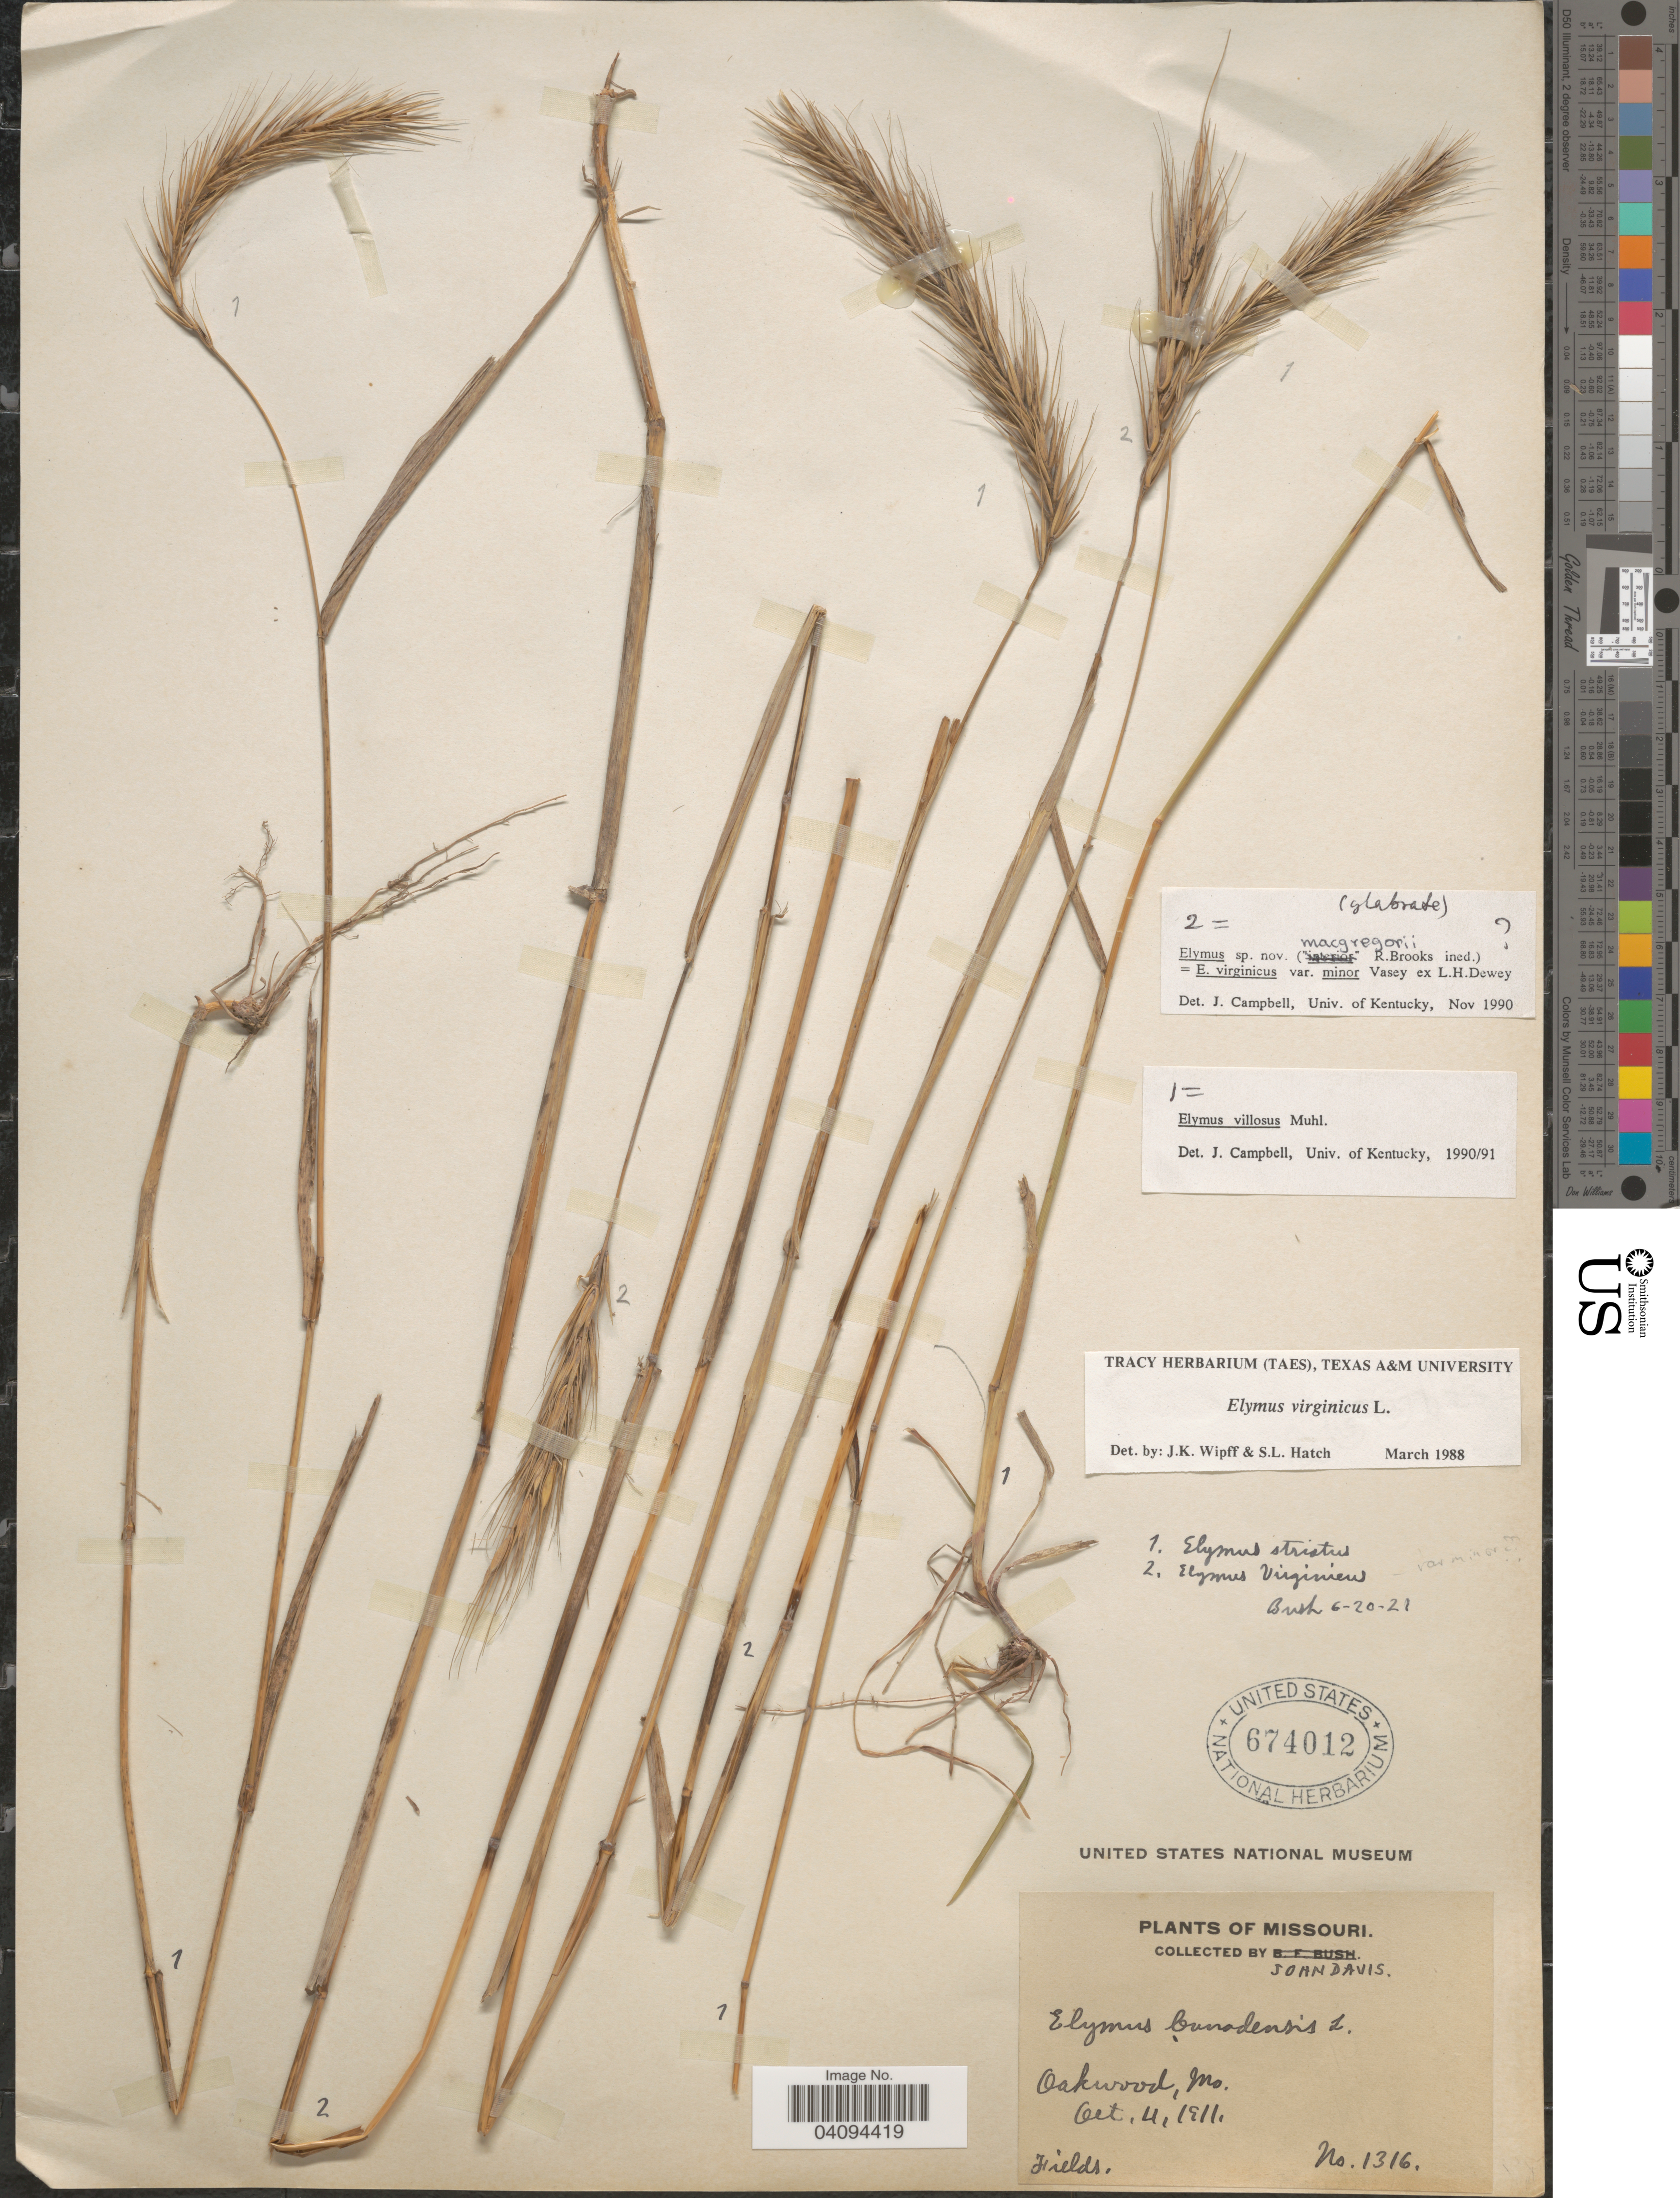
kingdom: Plantae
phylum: Tracheophyta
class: Liliopsida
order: Poales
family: Poaceae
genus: Elymus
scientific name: Elymus macgregorii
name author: R.E. Brooks & J.J.N. Campb.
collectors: J. Davis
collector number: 1316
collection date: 1911-10-04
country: United States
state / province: Missouri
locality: Oakwood.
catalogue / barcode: US 674012